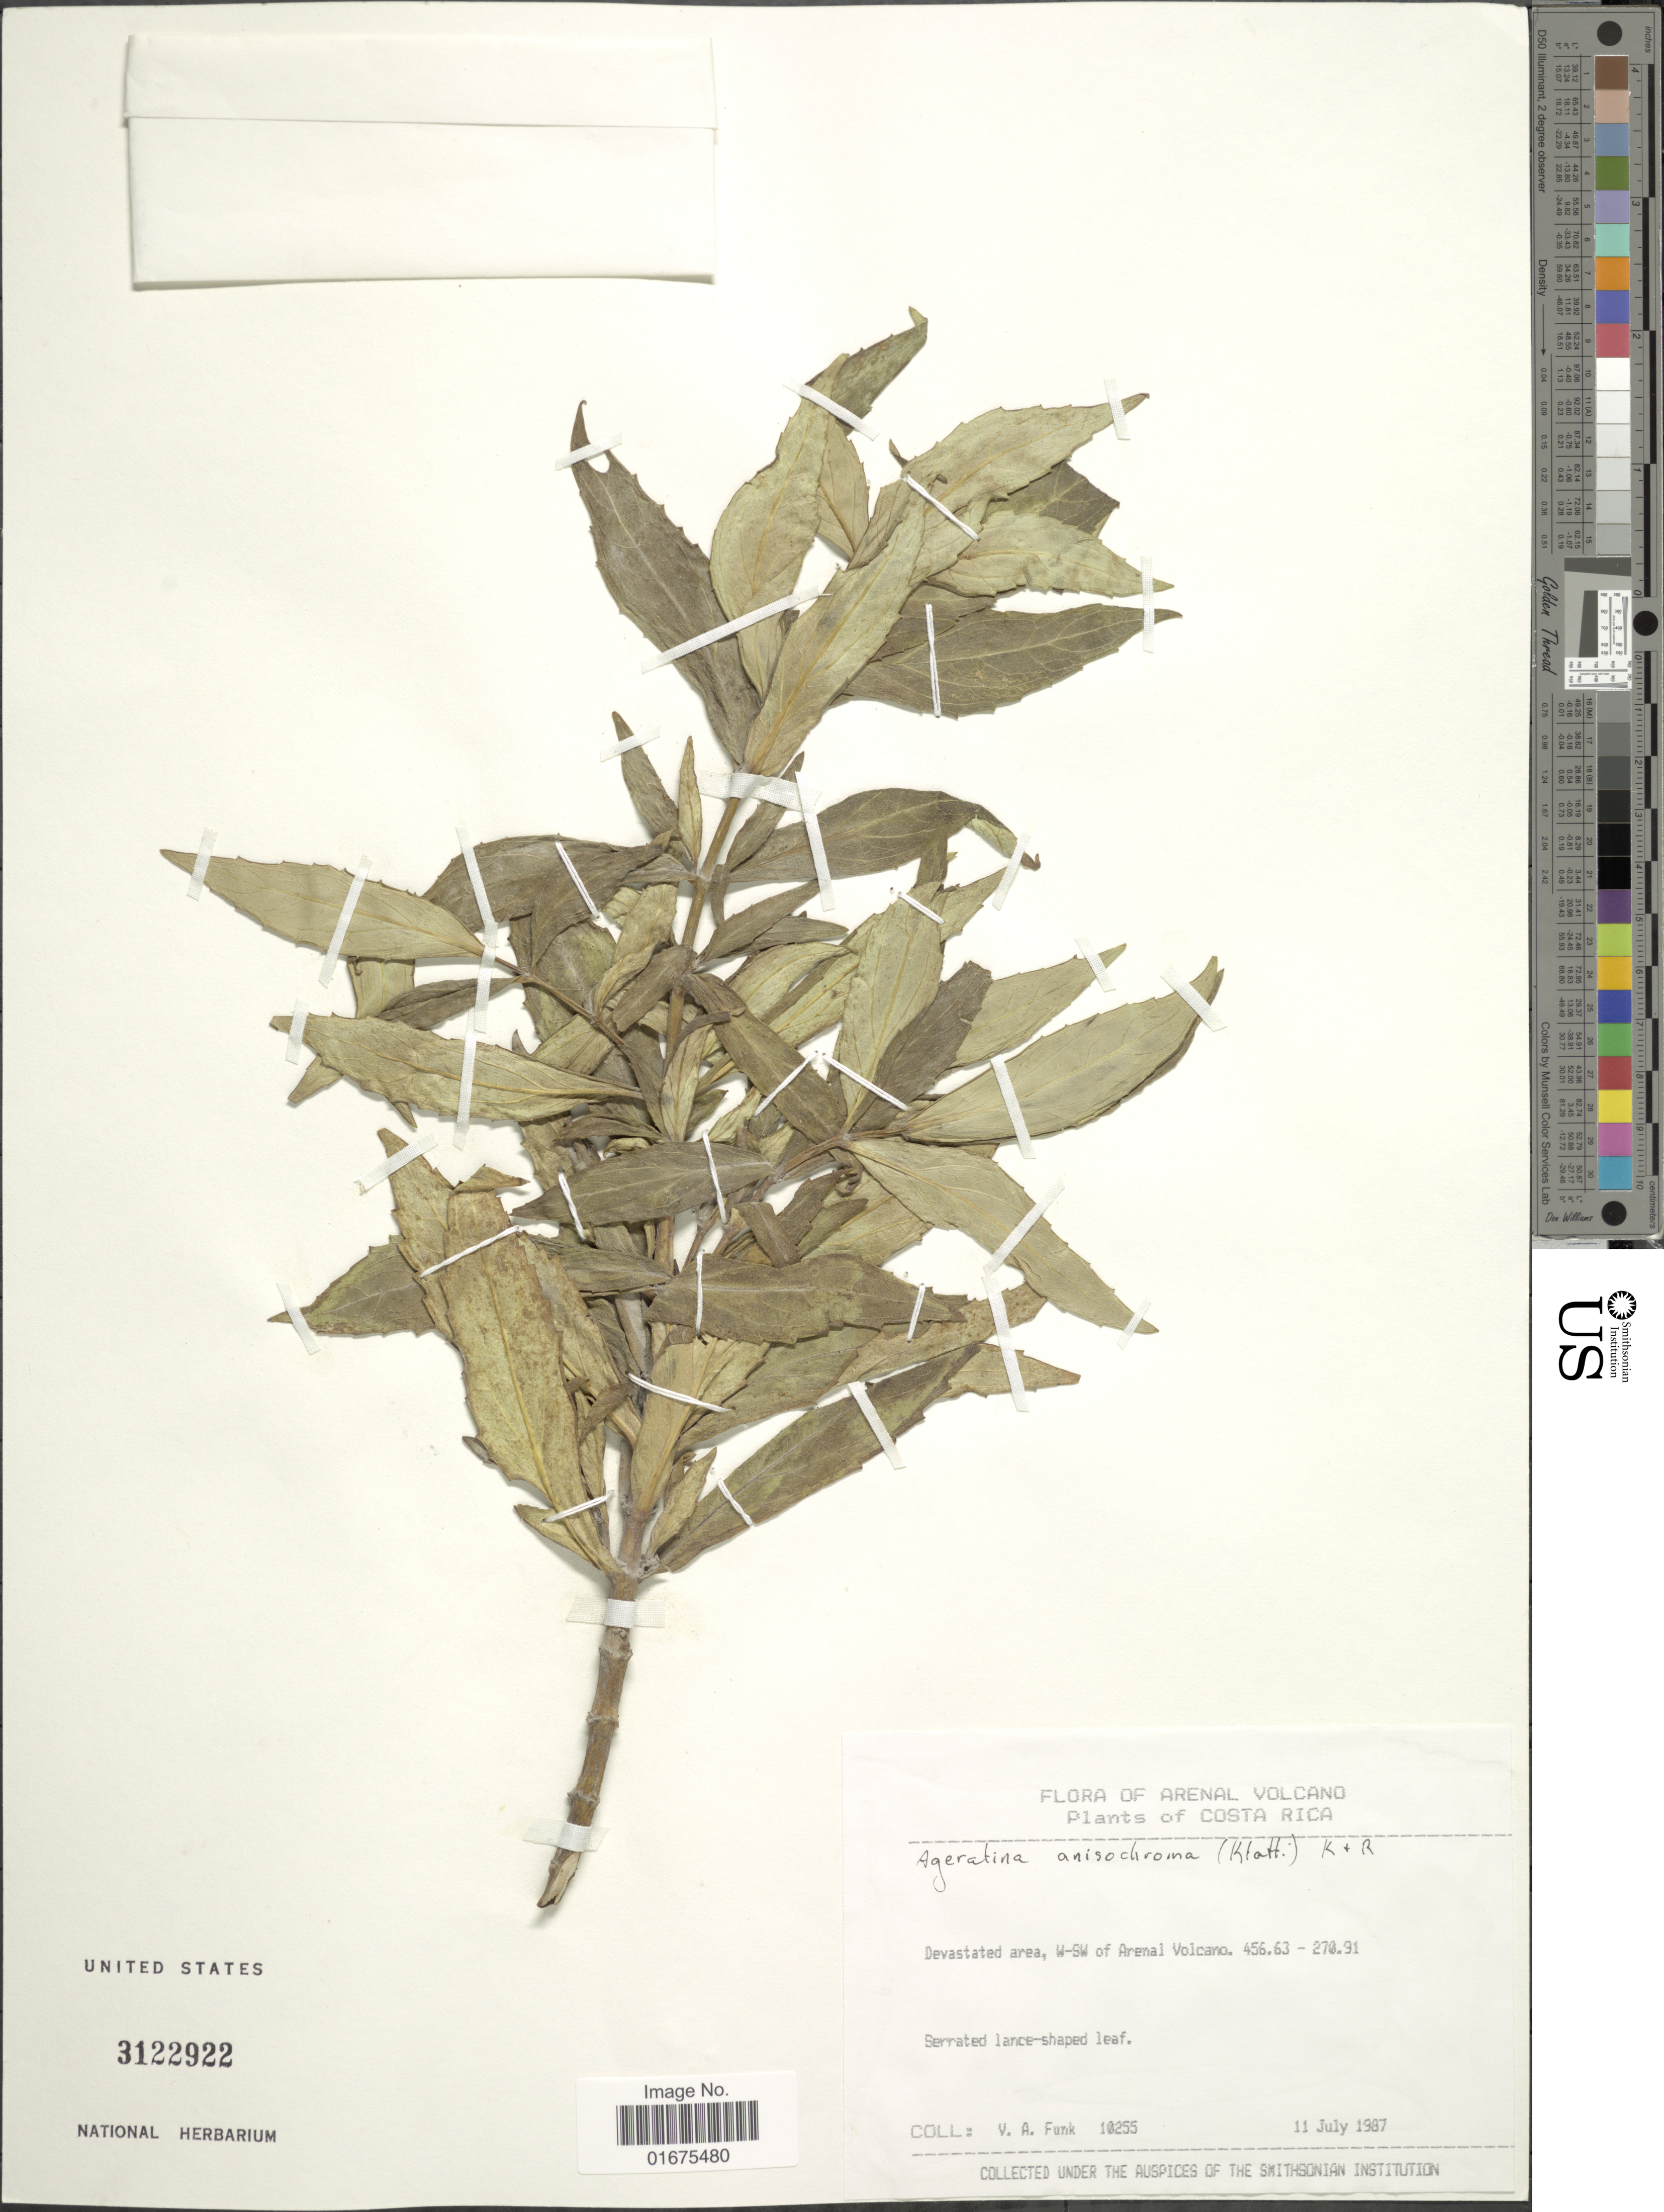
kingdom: Plantae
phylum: Tracheophyta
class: Magnoliopsida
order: Asterales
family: Asteraceae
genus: Ageratina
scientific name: Ageratina anisochroma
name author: (Klatt) R.M. King & H. Rob.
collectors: V. Funk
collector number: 10255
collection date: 1987-07-11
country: Costa Rica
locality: Arenal Volcano, Devastated area, W-SW of Arenal Volcano 456.63 - 270.91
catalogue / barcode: US 3122922